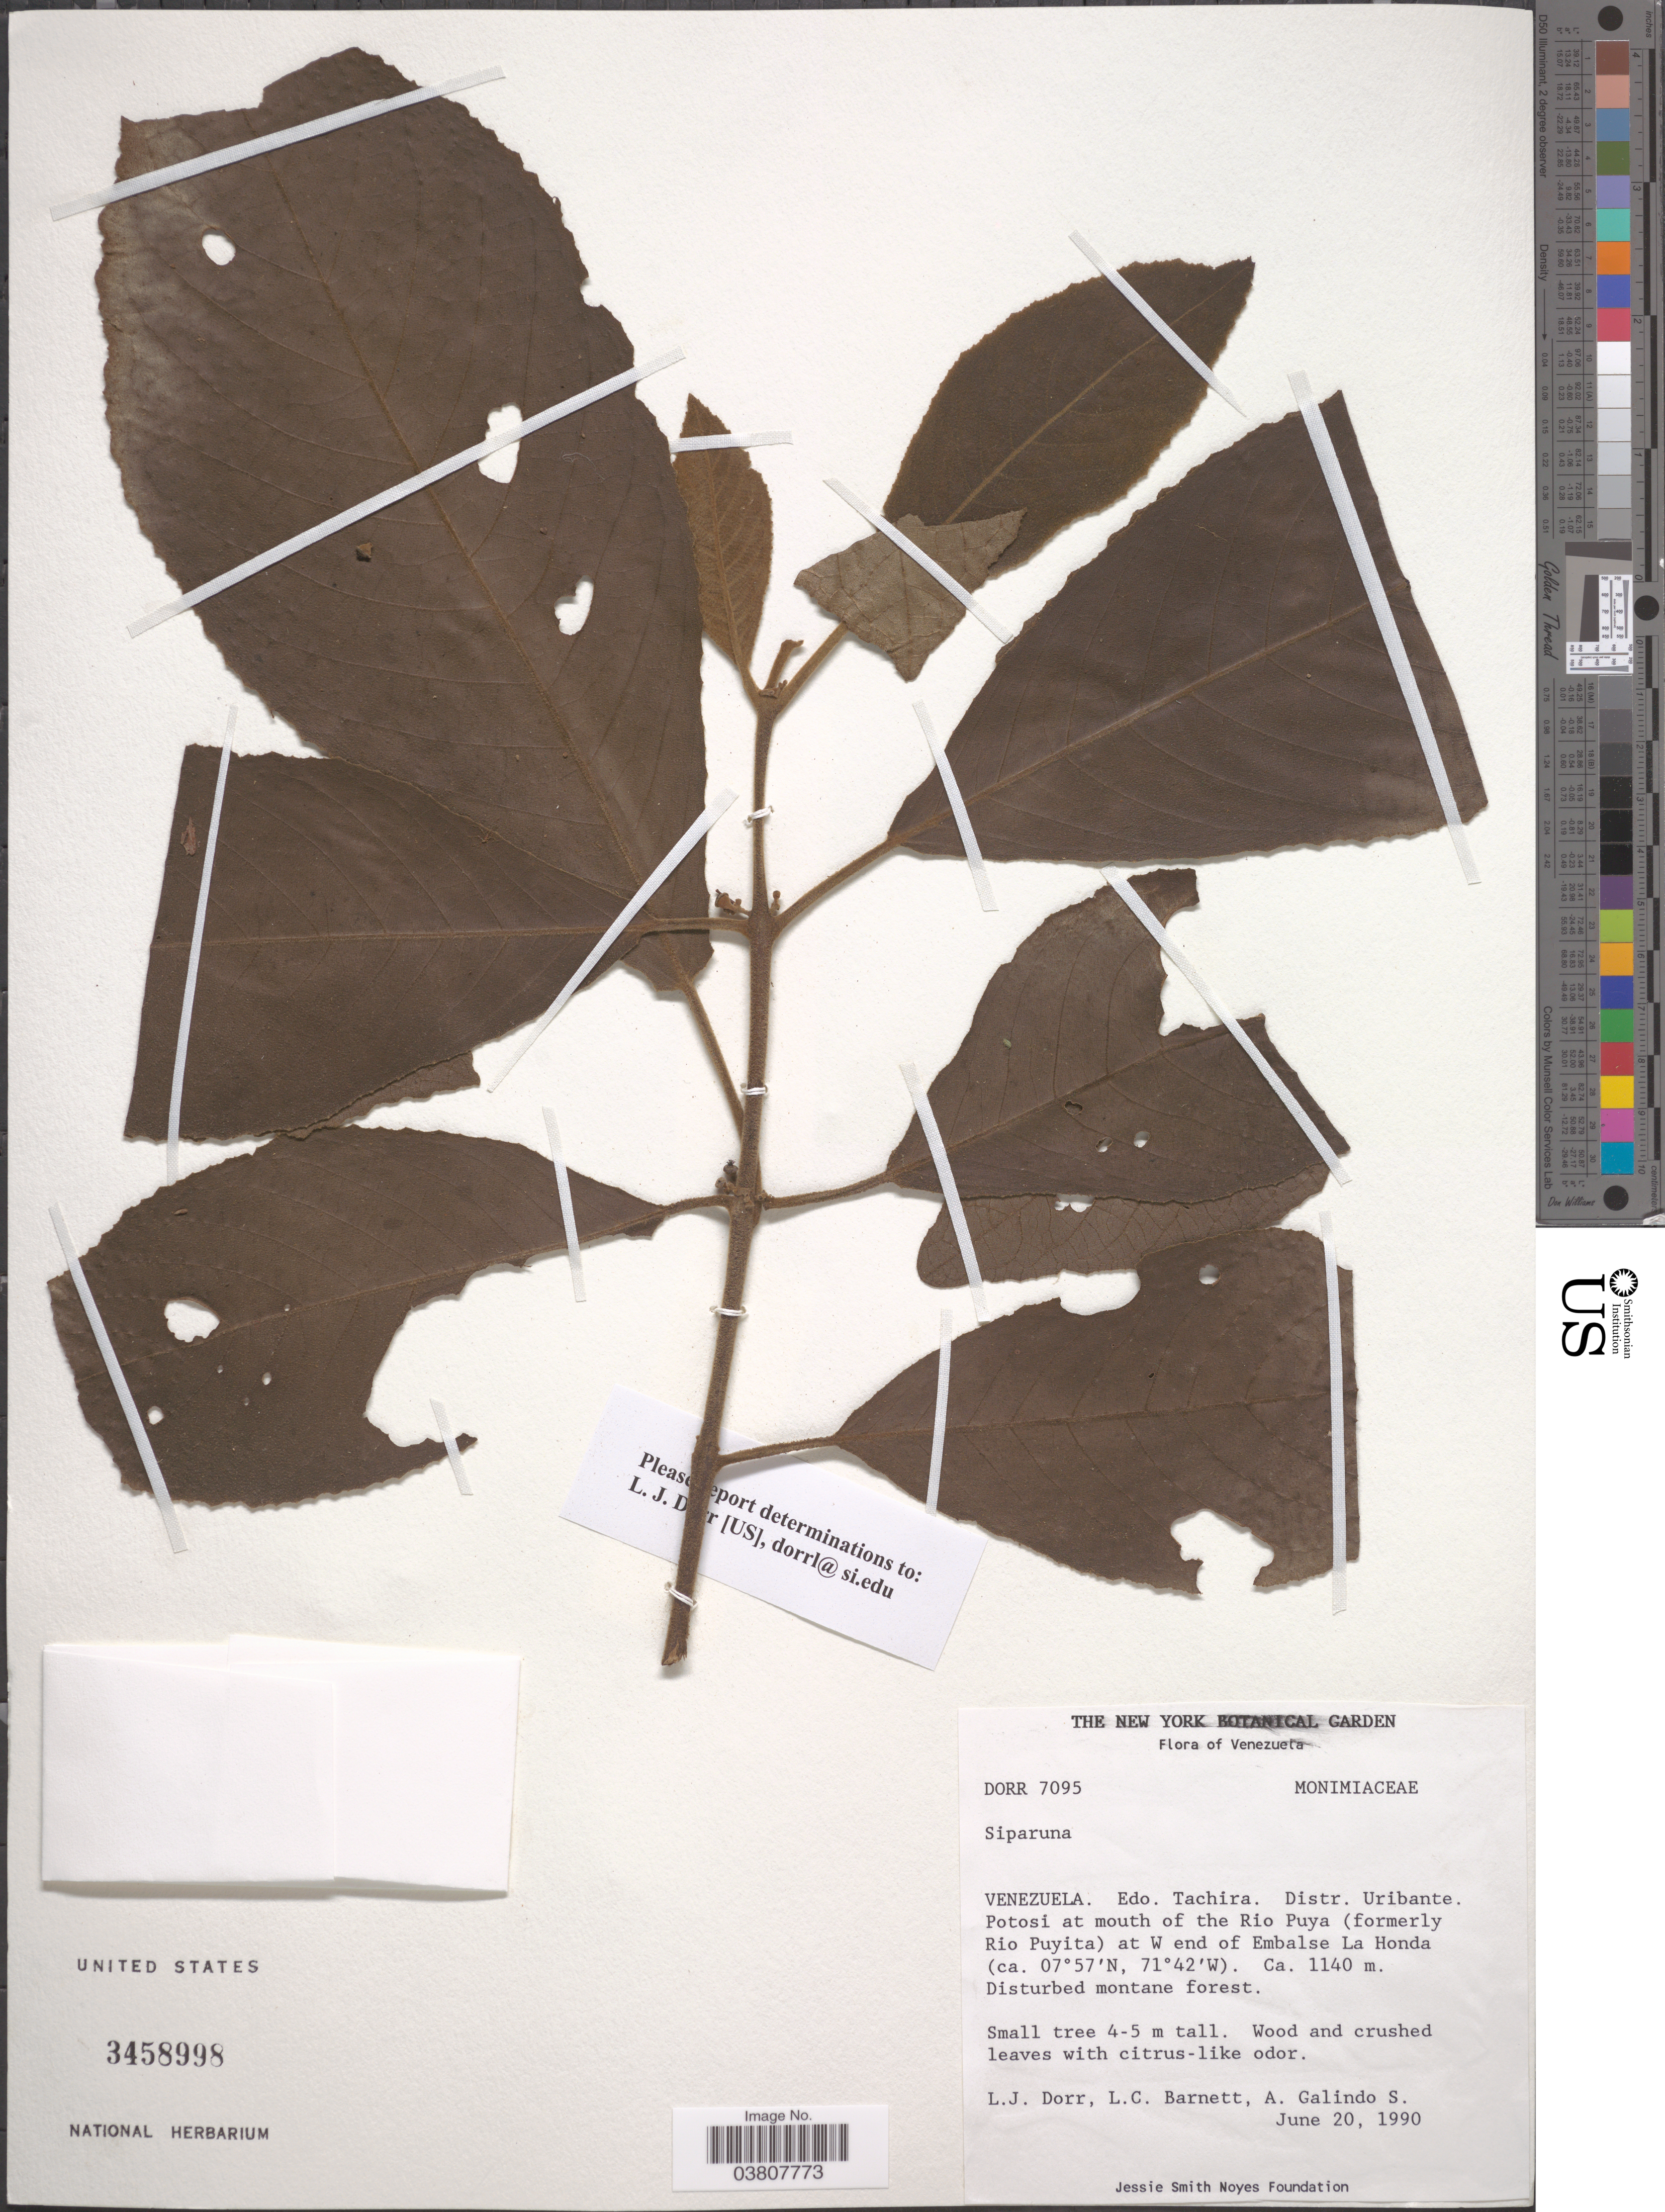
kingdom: Plantae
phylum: Tracheophyta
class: Magnoliopsida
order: Laurales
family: Siparunaceae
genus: Siparuna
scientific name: Siparuna sp.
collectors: L. J. Dorr, L. C. Barnett & A. Galindo S.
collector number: DORR7095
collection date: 1990-06-20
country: Venezuela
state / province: Táchira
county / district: Uribante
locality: Potosi at mouth of the Rio Puya (formerly Rio Puyita) at W end of Embalse La Honda.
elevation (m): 1140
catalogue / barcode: US 3458998